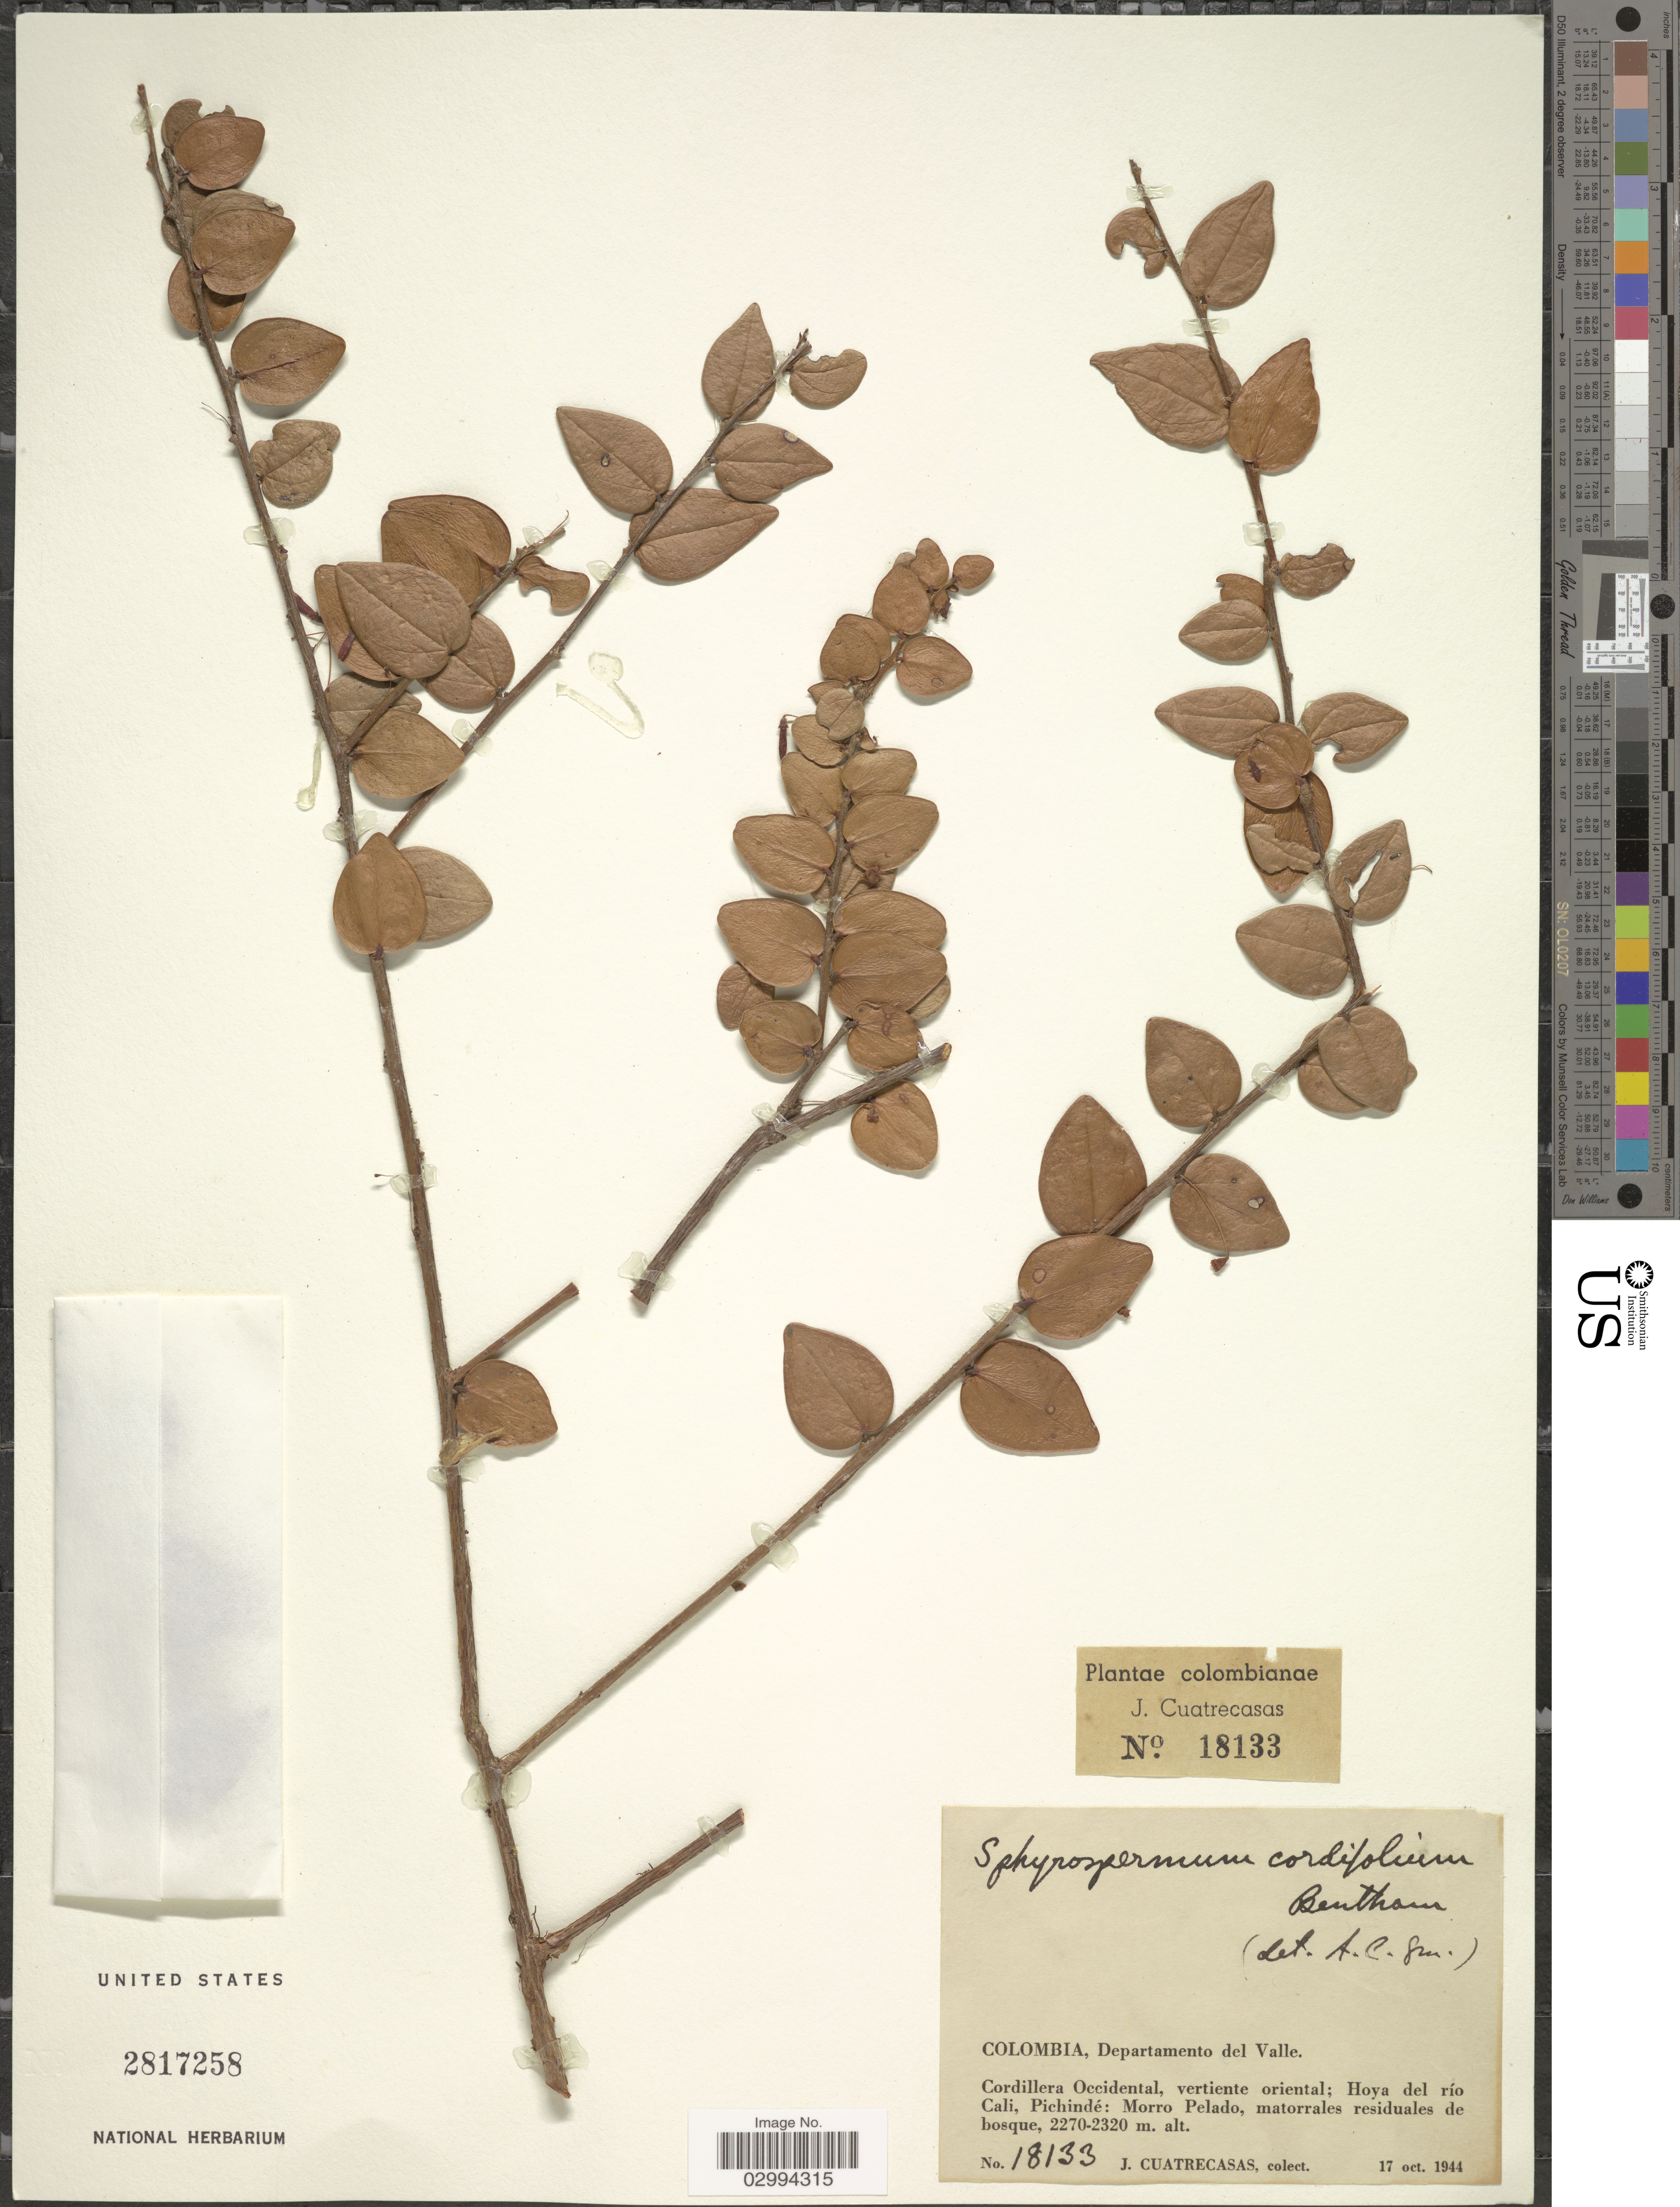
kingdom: Plantae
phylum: Tracheophyta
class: Magnoliopsida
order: Ericales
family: Ericaceae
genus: Sphyrospermum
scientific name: Sphyrospermum cordifolium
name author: Benth.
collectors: J. Cuatrecasas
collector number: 18133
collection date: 1944-10-17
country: Colombia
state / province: Valle del Cauca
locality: Departamento del Valle, Cordillera Occidental, vertiente oriental; Hoya del río Cali, Pichindé: Morro Pelado.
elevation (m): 2270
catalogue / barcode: US 2817258